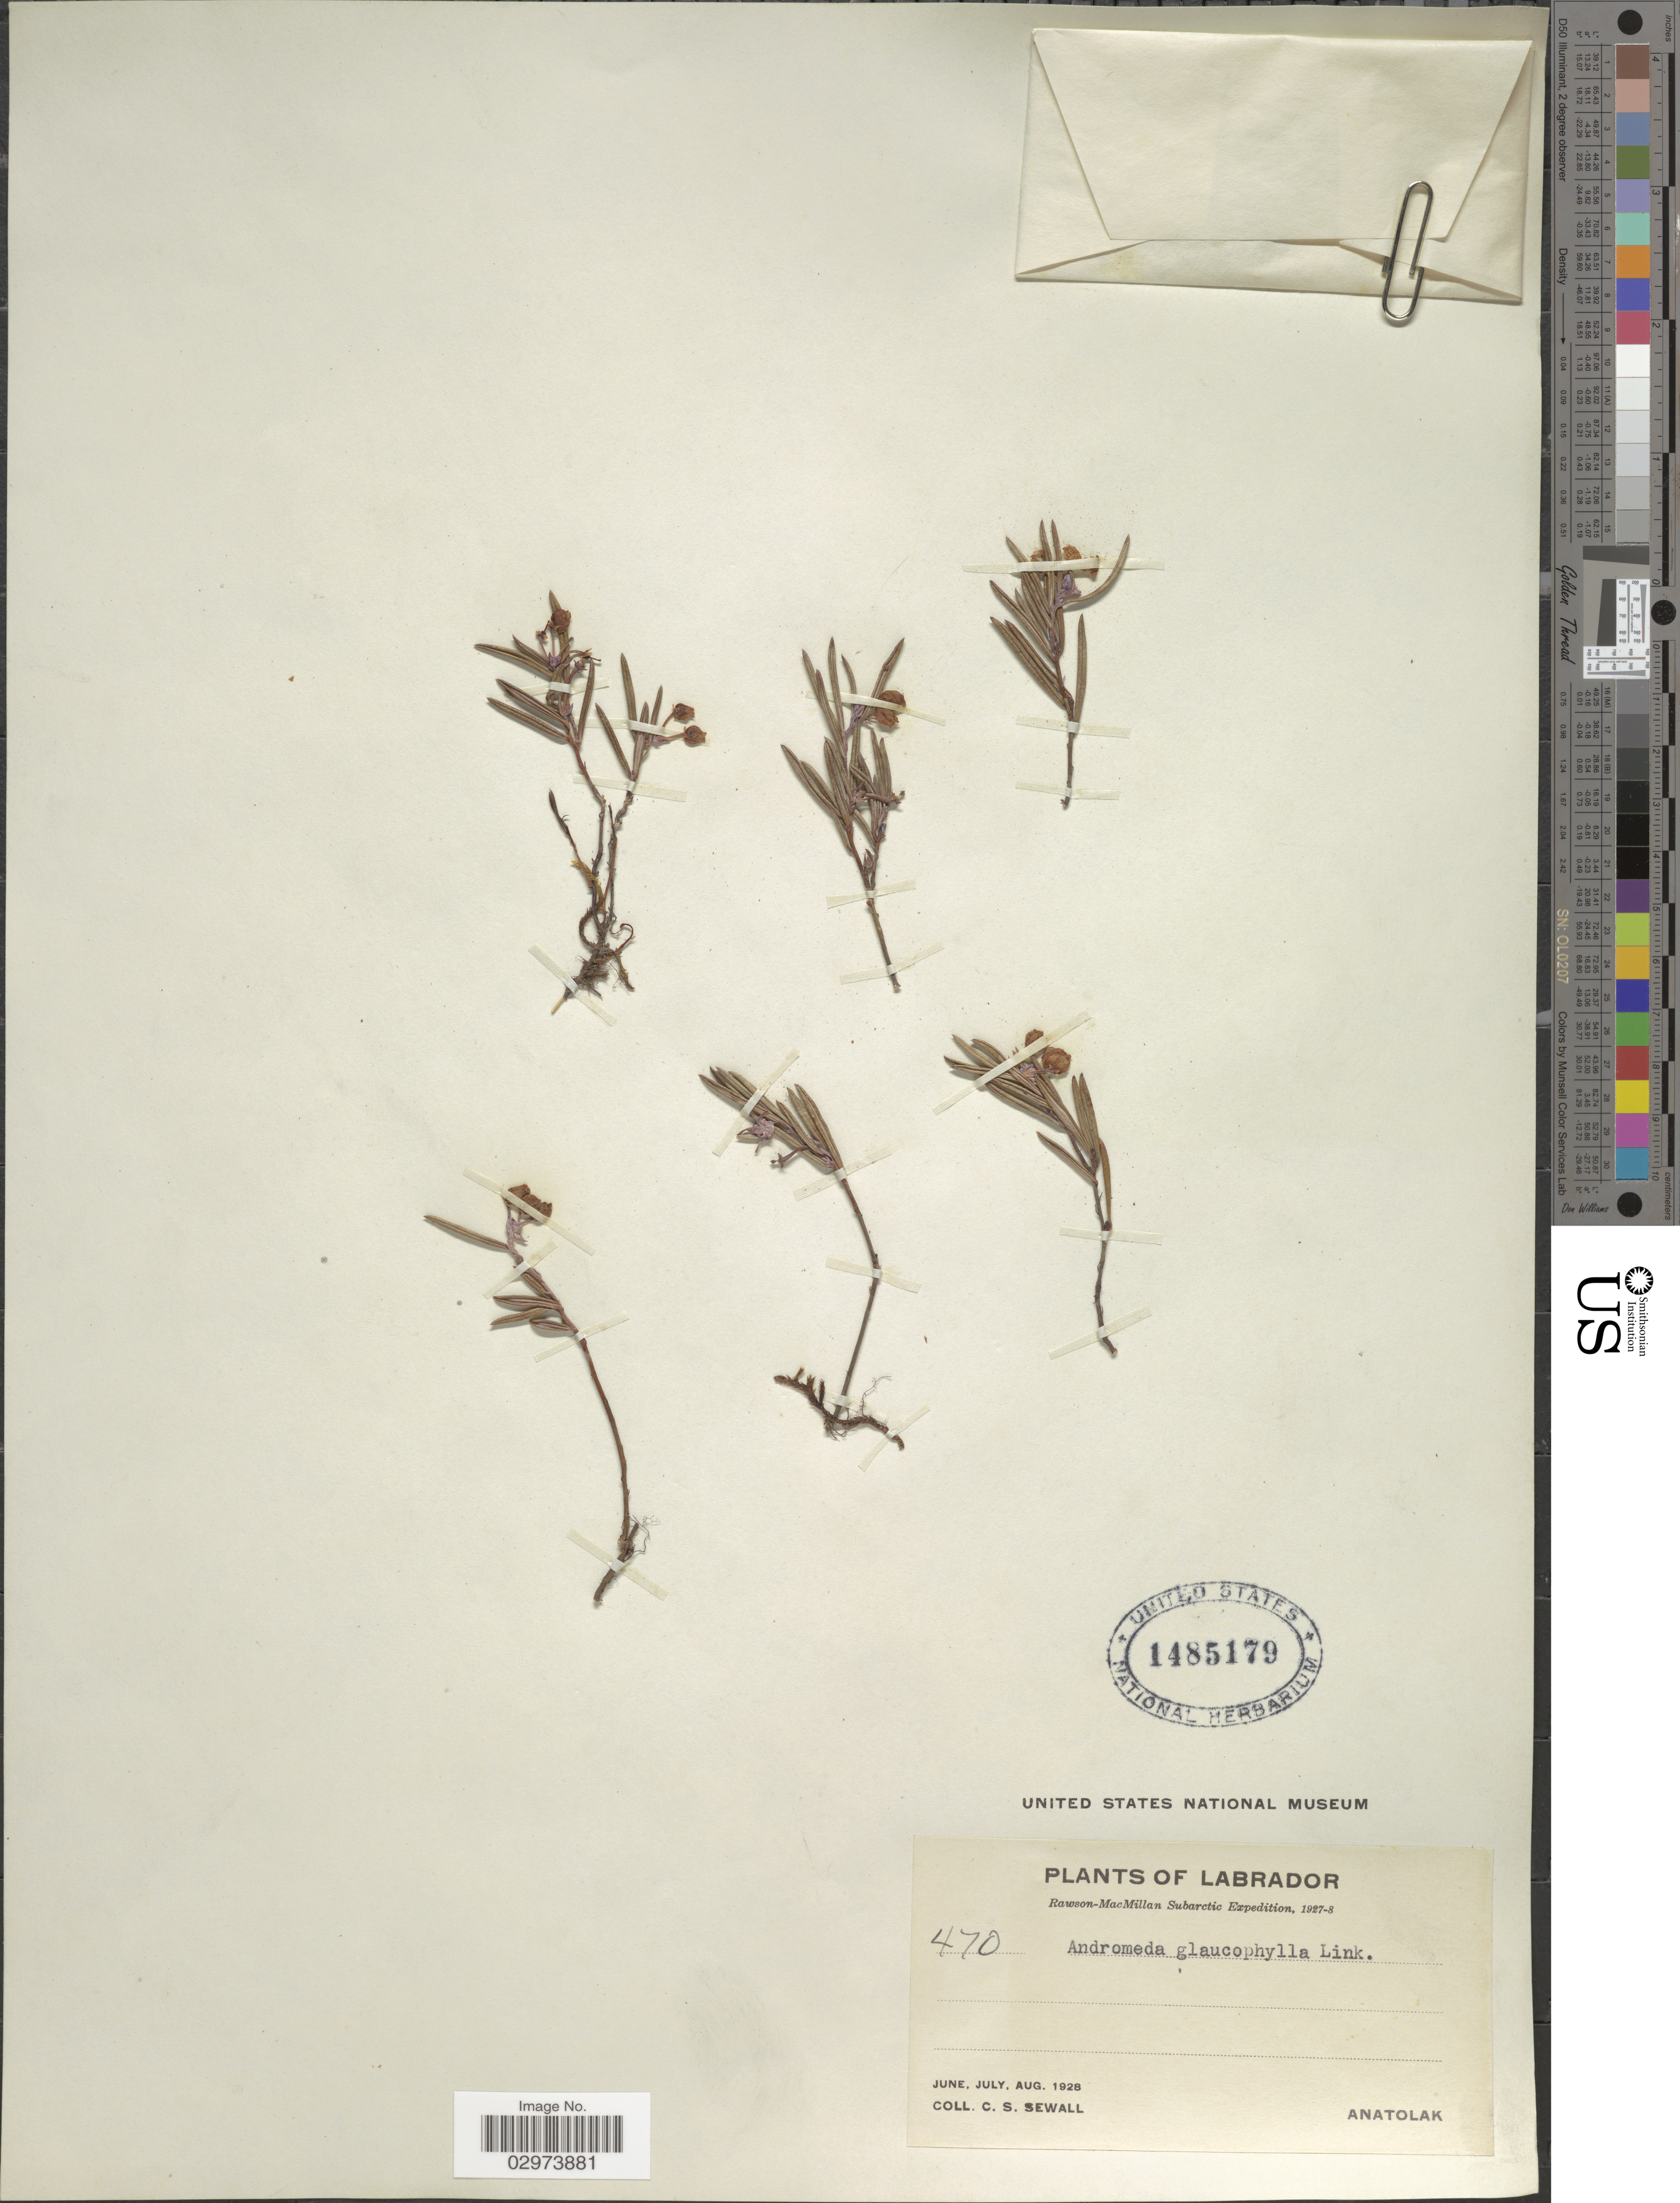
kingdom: Plantae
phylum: Tracheophyta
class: Magnoliopsida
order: Ericales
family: Ericaceae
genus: Andromeda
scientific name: Andromeda polifolia var. latifolia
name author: Aiton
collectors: C. Sewall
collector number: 470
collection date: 1928-06/1928-08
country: Canada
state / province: Newfoundland and Labrador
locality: Labrador. Rawson-MacMillan Subarctic. Anatolik.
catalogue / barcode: US 1485179